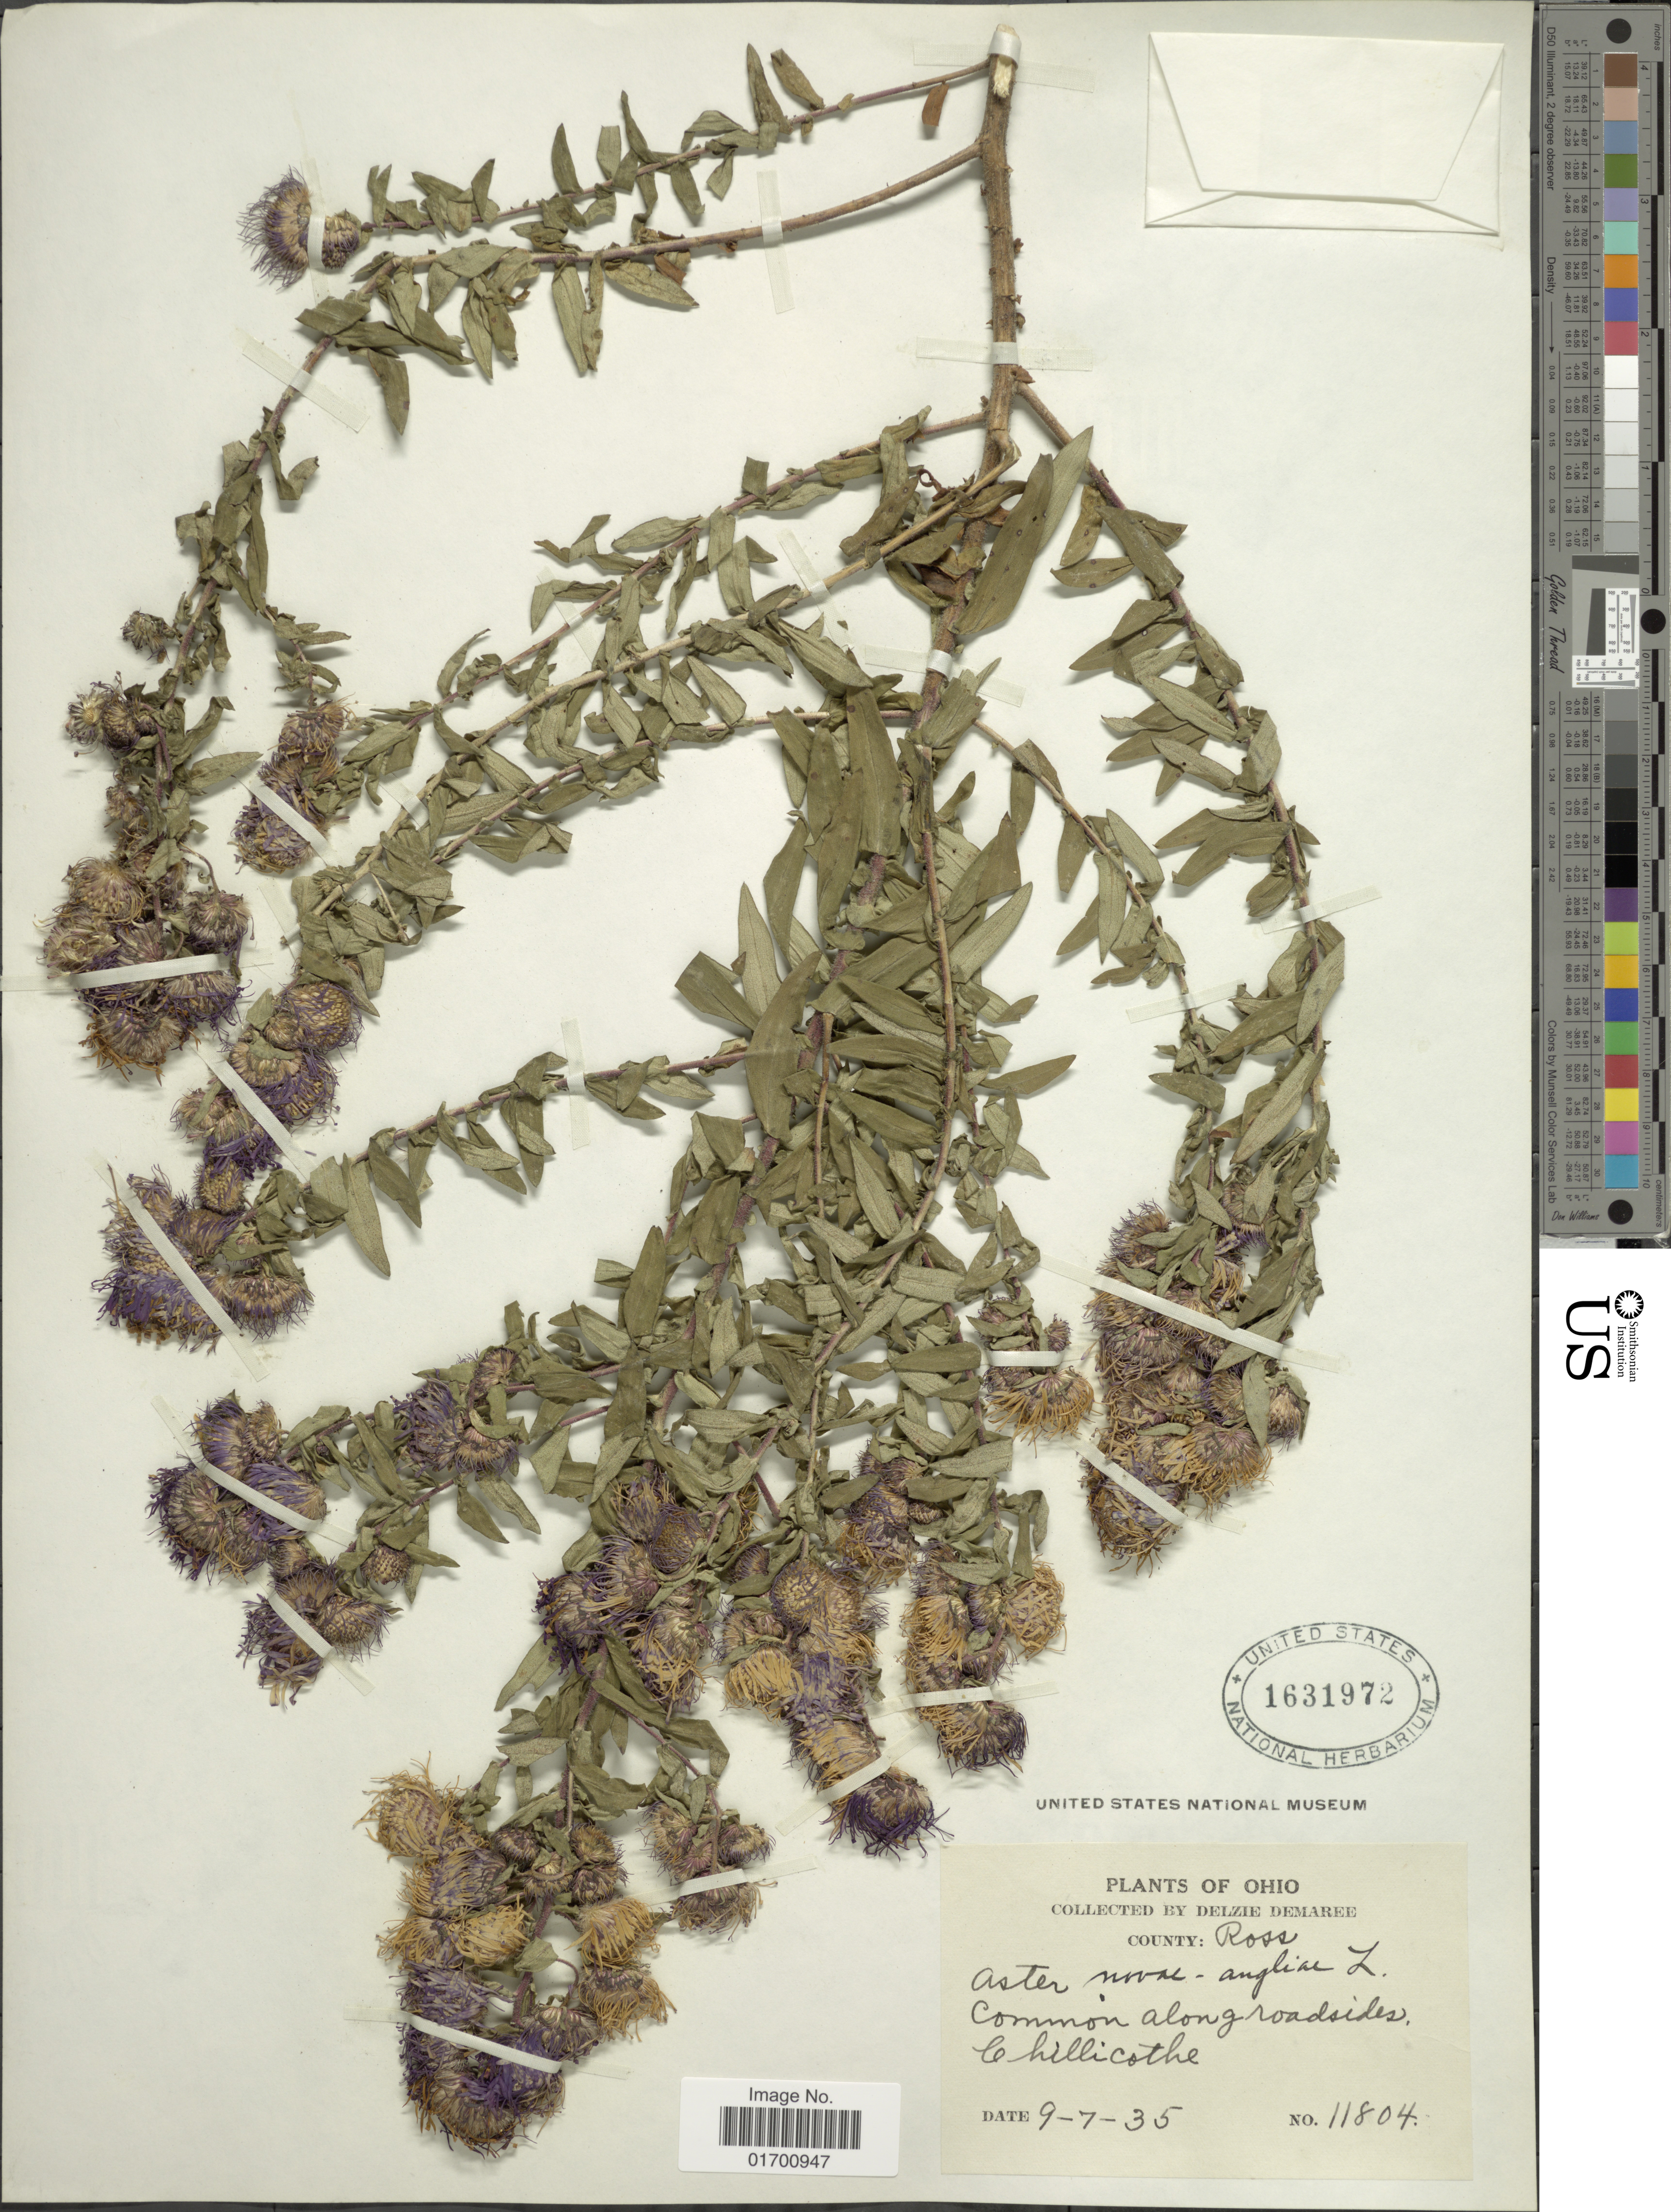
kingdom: Plantae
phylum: Tracheophyta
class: Magnoliopsida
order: Asterales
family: Asteraceae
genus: Symphyotrichum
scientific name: Symphyotrichum novae-angliae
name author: (L.) G.L. Nesom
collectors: D. Demaree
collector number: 11804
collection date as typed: Transcribed d/m/y: 9/7/35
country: United States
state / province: Ohio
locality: County: Ross. Common along roadsides, C hillicothe.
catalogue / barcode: US 1631972